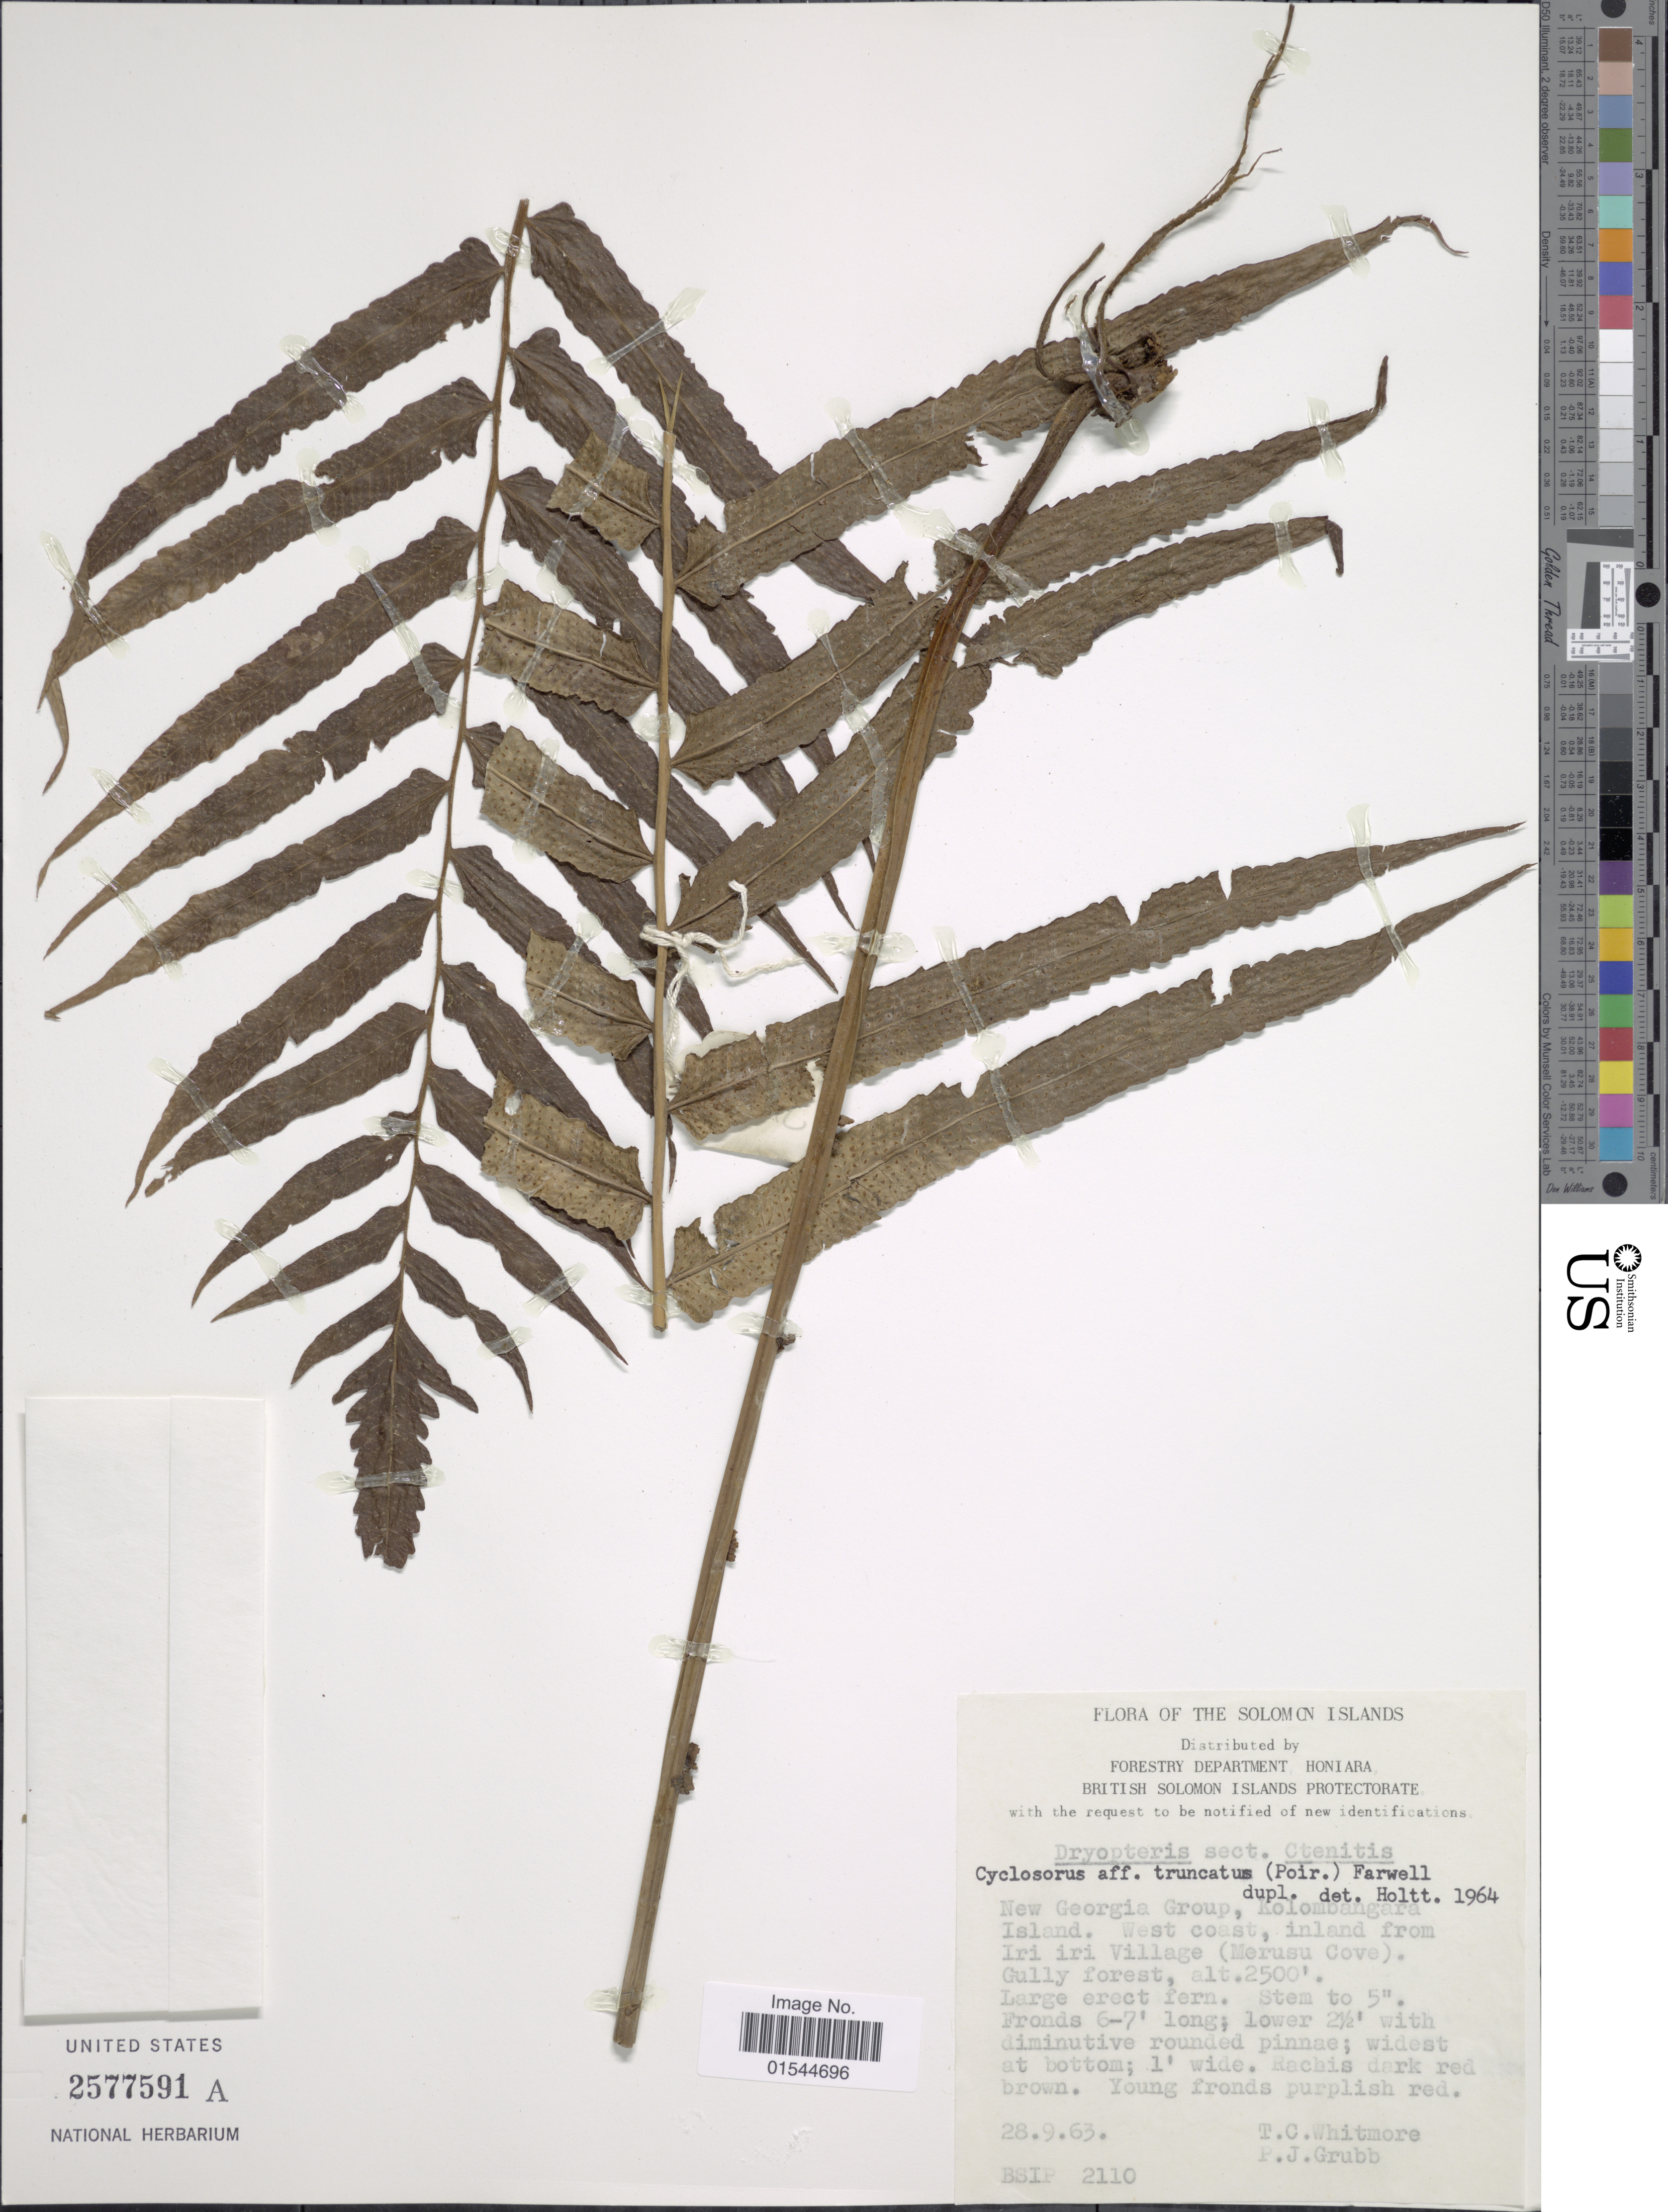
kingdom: Plantae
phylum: Tracheophyta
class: Polypodiopsida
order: Polypodiales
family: Thelypteridaceae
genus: Pneumatopteris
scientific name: Pneumatopteris truncata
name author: (Poir.) Holttum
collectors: T. C. Whitmore & P. J. Grubb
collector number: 2110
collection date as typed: Transcribed d/m/y: 28/9/63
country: Solomon Islands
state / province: Solomon Islands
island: Kolombangara [Nduke]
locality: New Georgia Group, Kolombangara Island, West coast, inland from Iriiri Vilage (Merusu Cove), Gully forest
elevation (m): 762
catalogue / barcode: US 2577591A